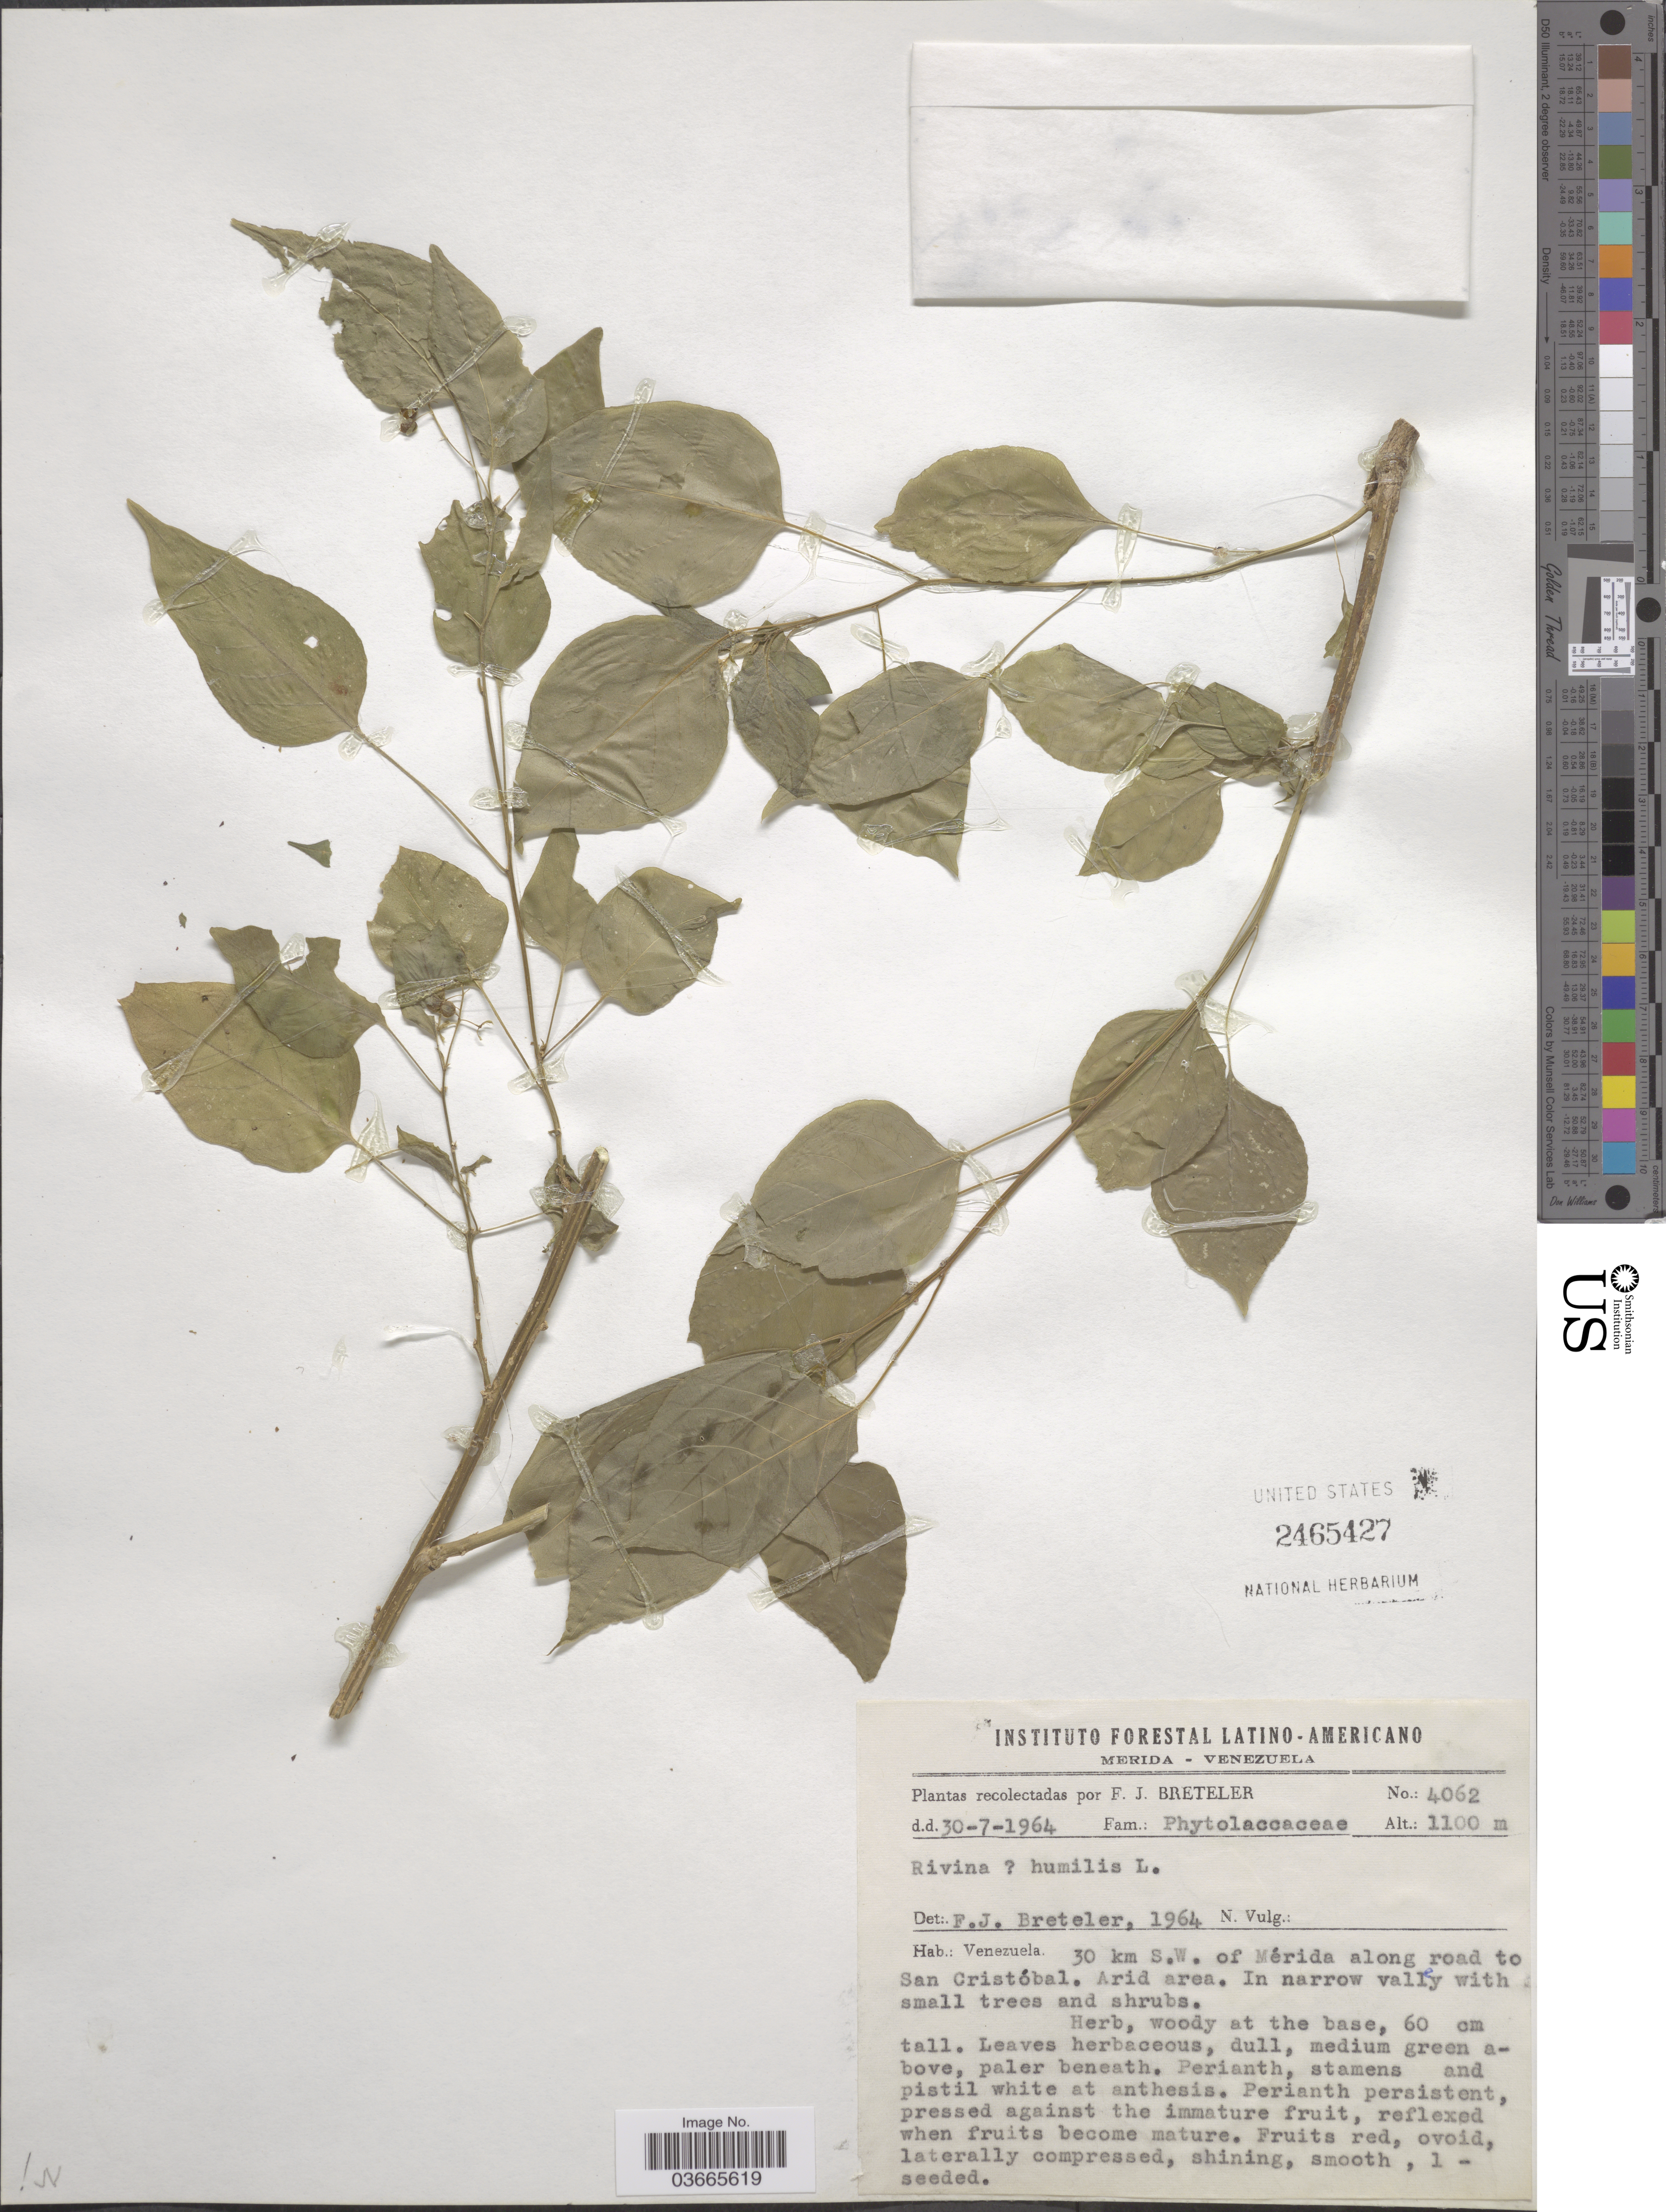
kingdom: Plantae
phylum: Tracheophyta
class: Magnoliopsida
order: Caryophyllales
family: Phytolaccaceae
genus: Rivina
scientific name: Rivina humilis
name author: L.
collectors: F. J. Breteler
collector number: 4062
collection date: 1964-07-30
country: Venezuela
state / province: Mérida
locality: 30 km S. W. of Mérida along road to San Cristóbal.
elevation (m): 1100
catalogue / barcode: US 2465427